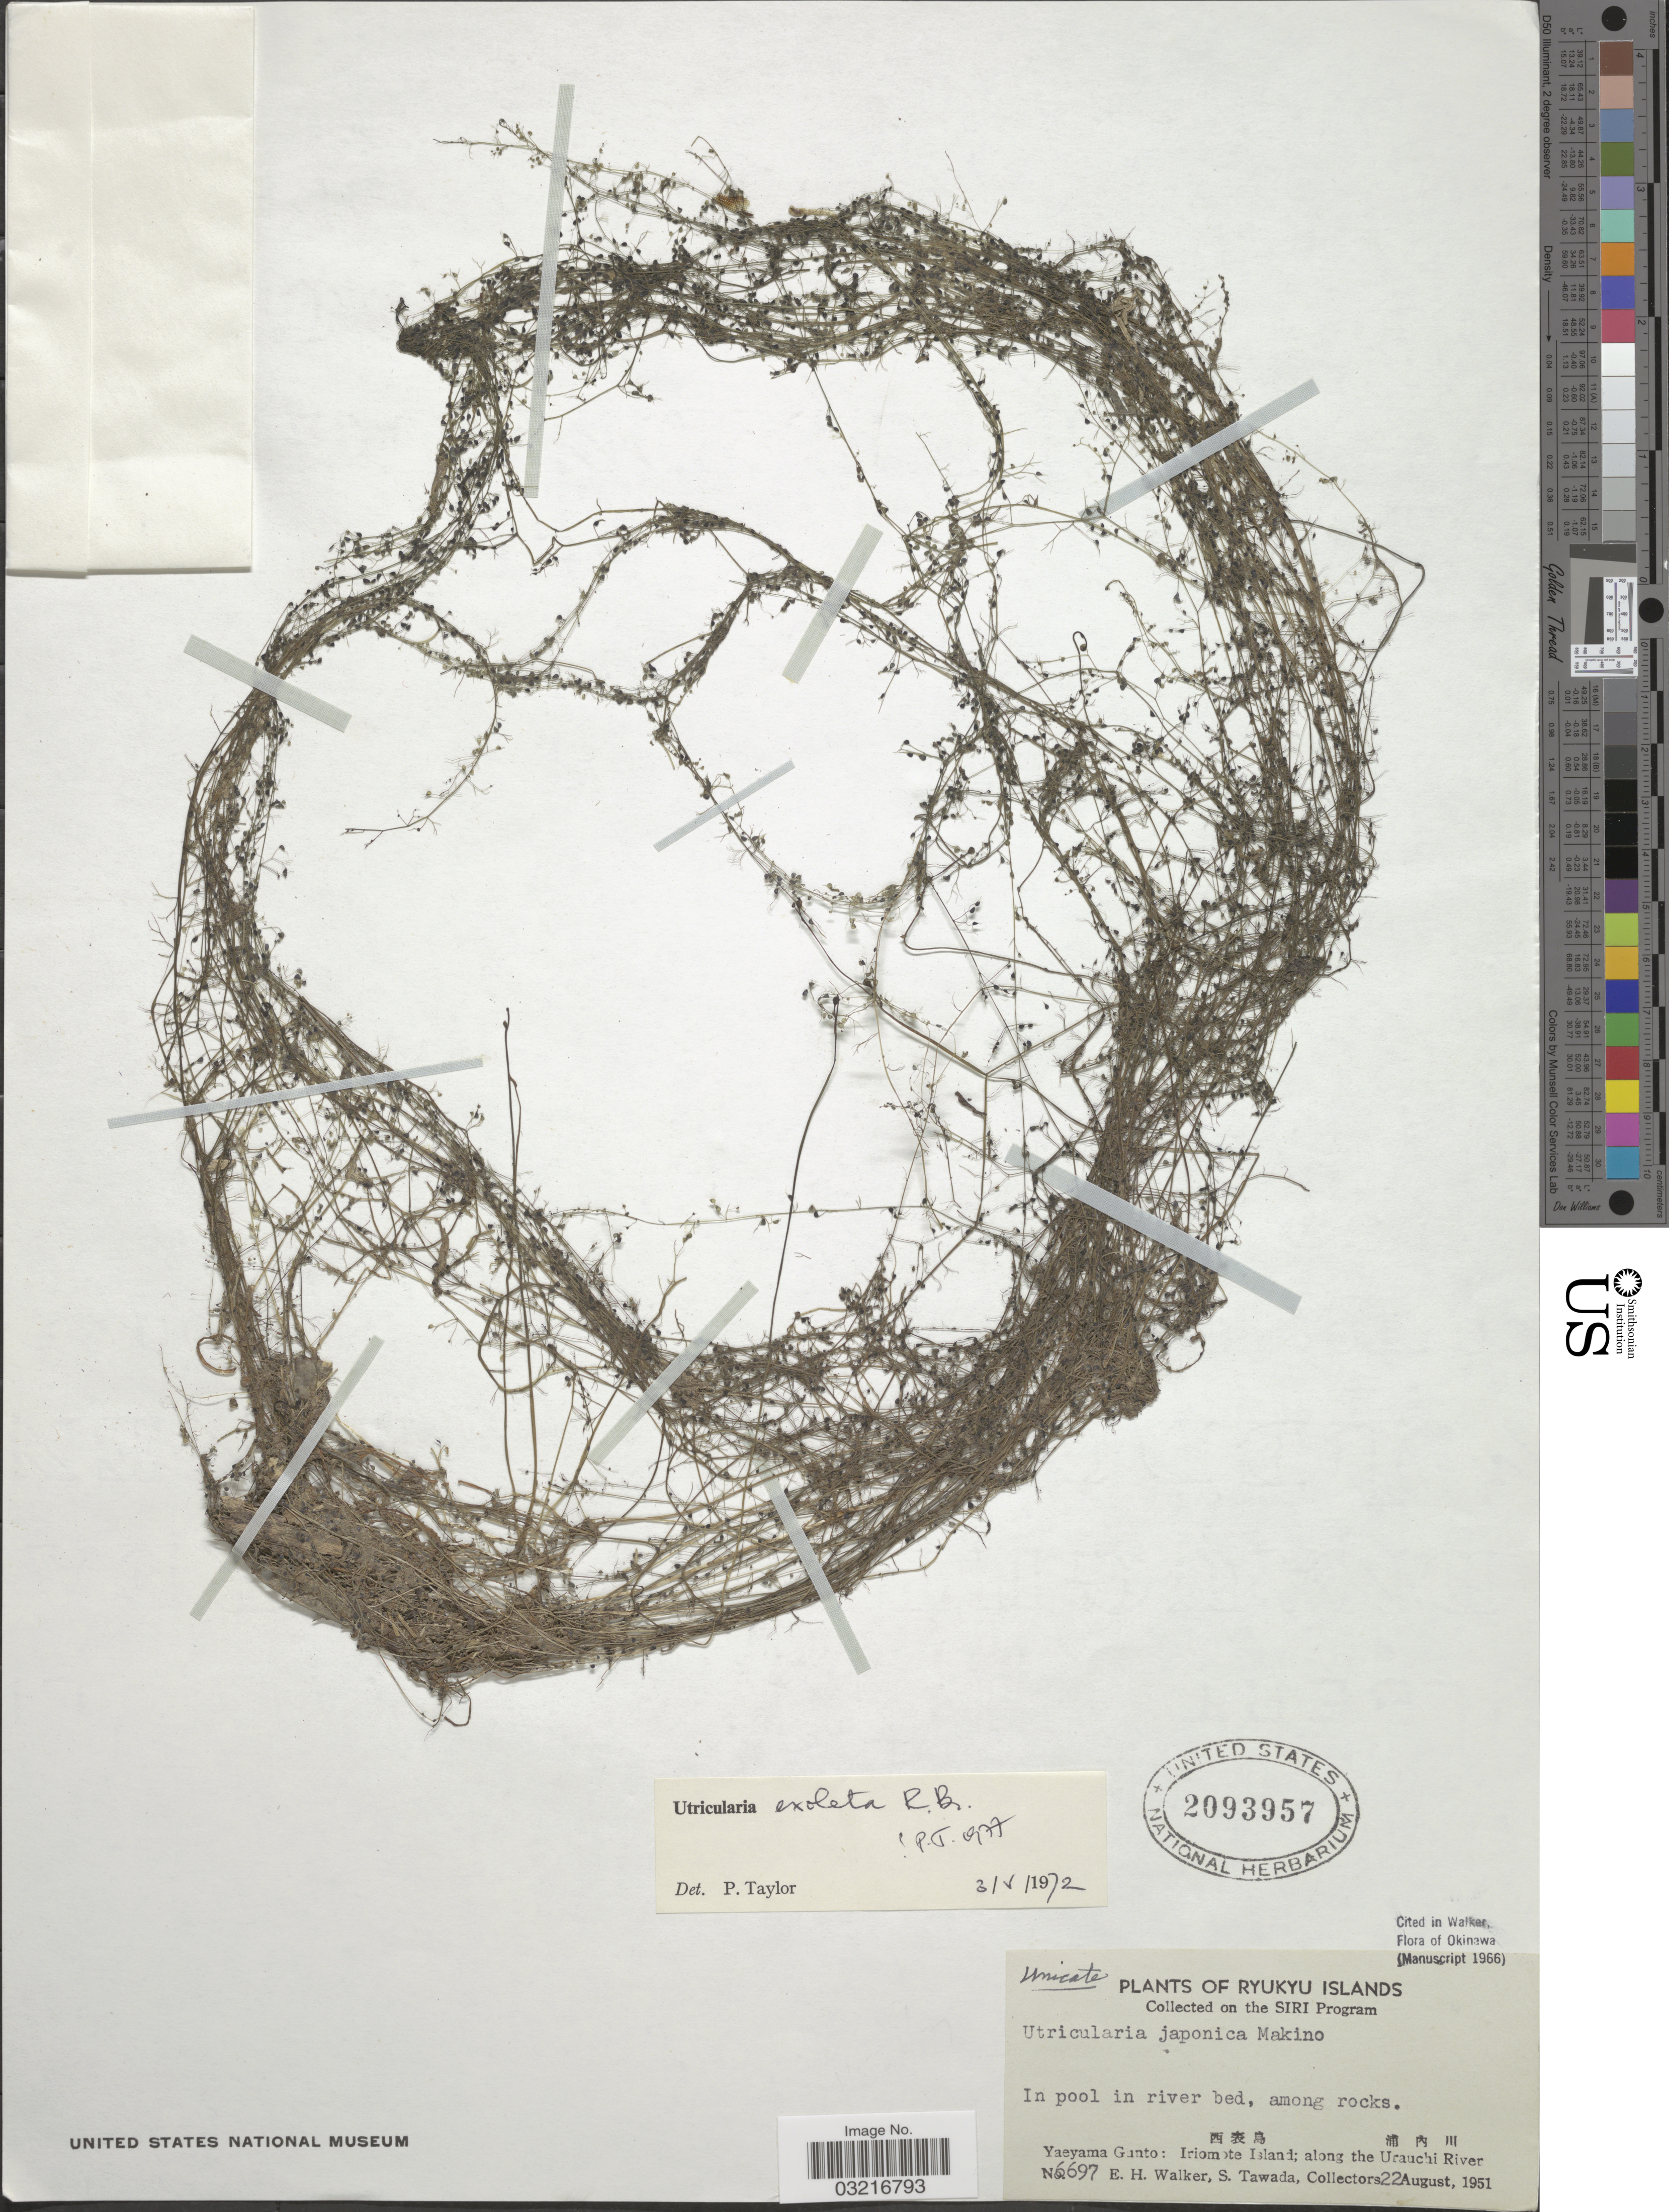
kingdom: Plantae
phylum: Tracheophyta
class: Magnoliopsida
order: Lamiales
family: Lentibulariaceae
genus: Utricularia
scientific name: Utricularia exoleta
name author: R. Br.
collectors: E. H. Walker & S. Tawada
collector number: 6697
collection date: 1951-08-22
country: Japan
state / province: Okinawa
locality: Ryukyu Islands, Yaeyama Gunto: Iriomote Island; along the Urauchi River.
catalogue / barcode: US 2093957